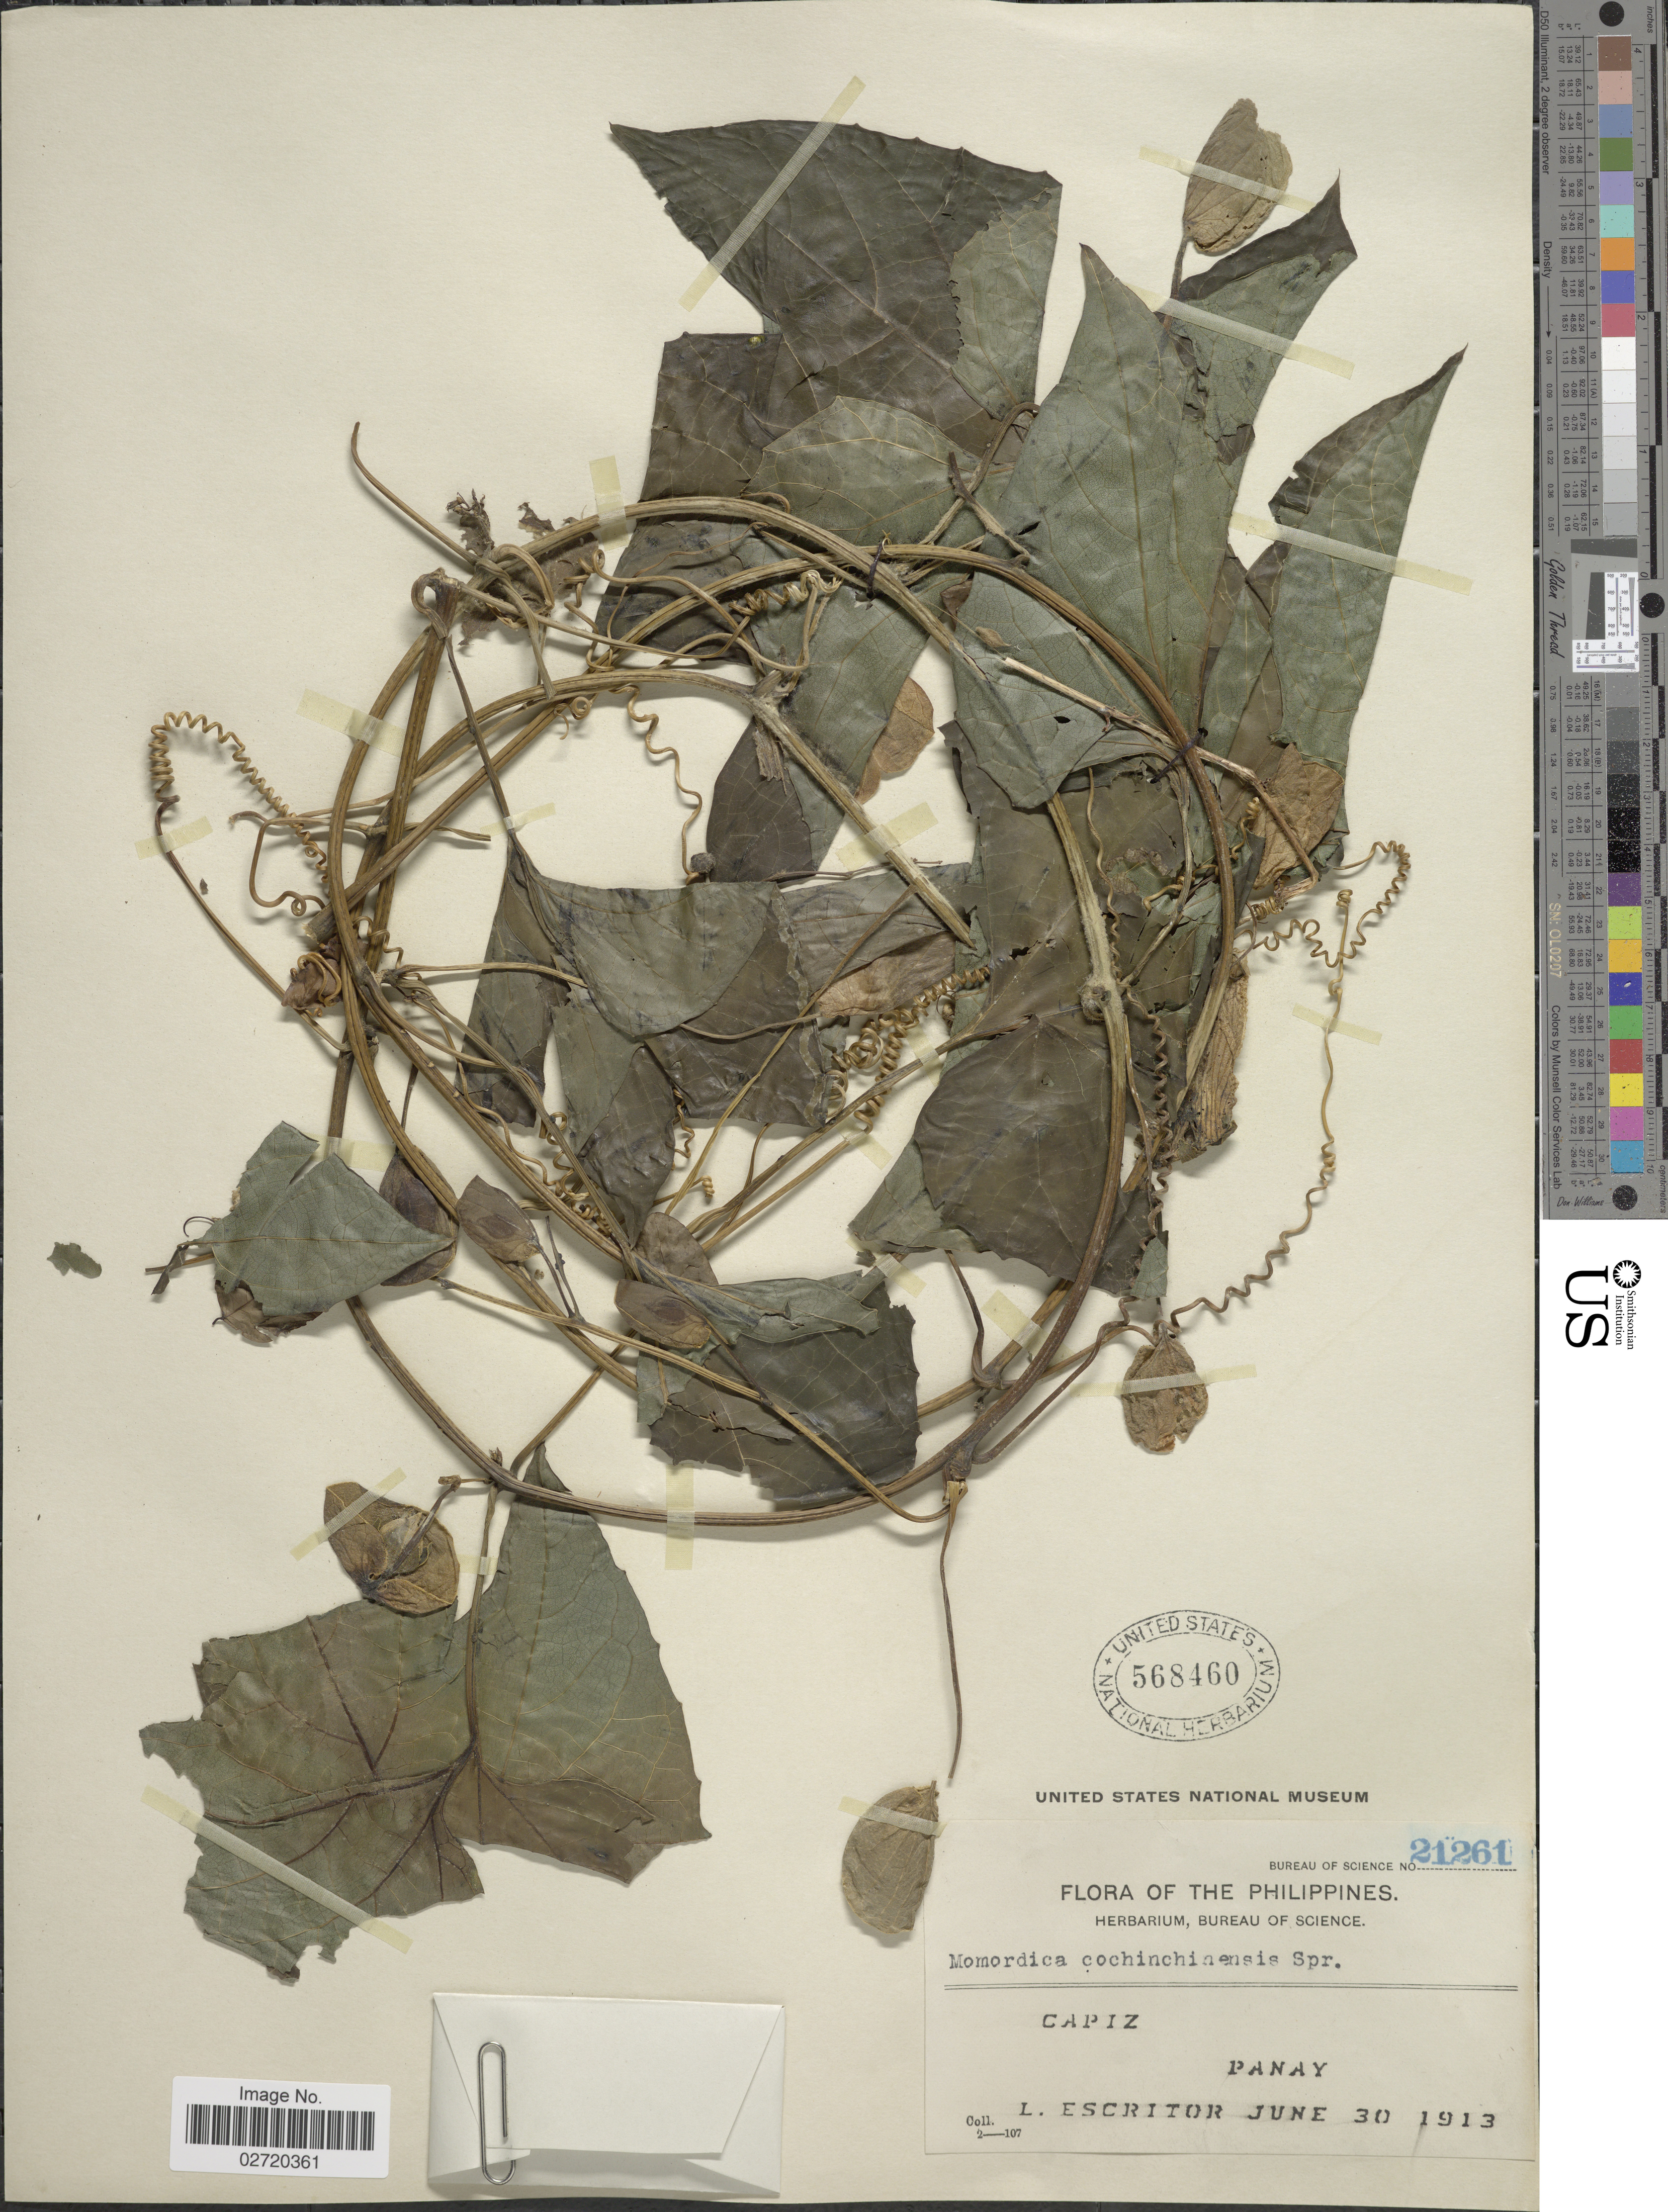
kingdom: Plantae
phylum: Tracheophyta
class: Magnoliopsida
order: Cucurbitales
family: Cucurbitaceae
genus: Momordica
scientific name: Momordica cochinchinensis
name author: (Lour.) Spreng.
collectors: L. Escritor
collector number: Bureau of Science 21261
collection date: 1913-06-30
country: Philippines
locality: Capiz, Panay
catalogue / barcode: US 568460